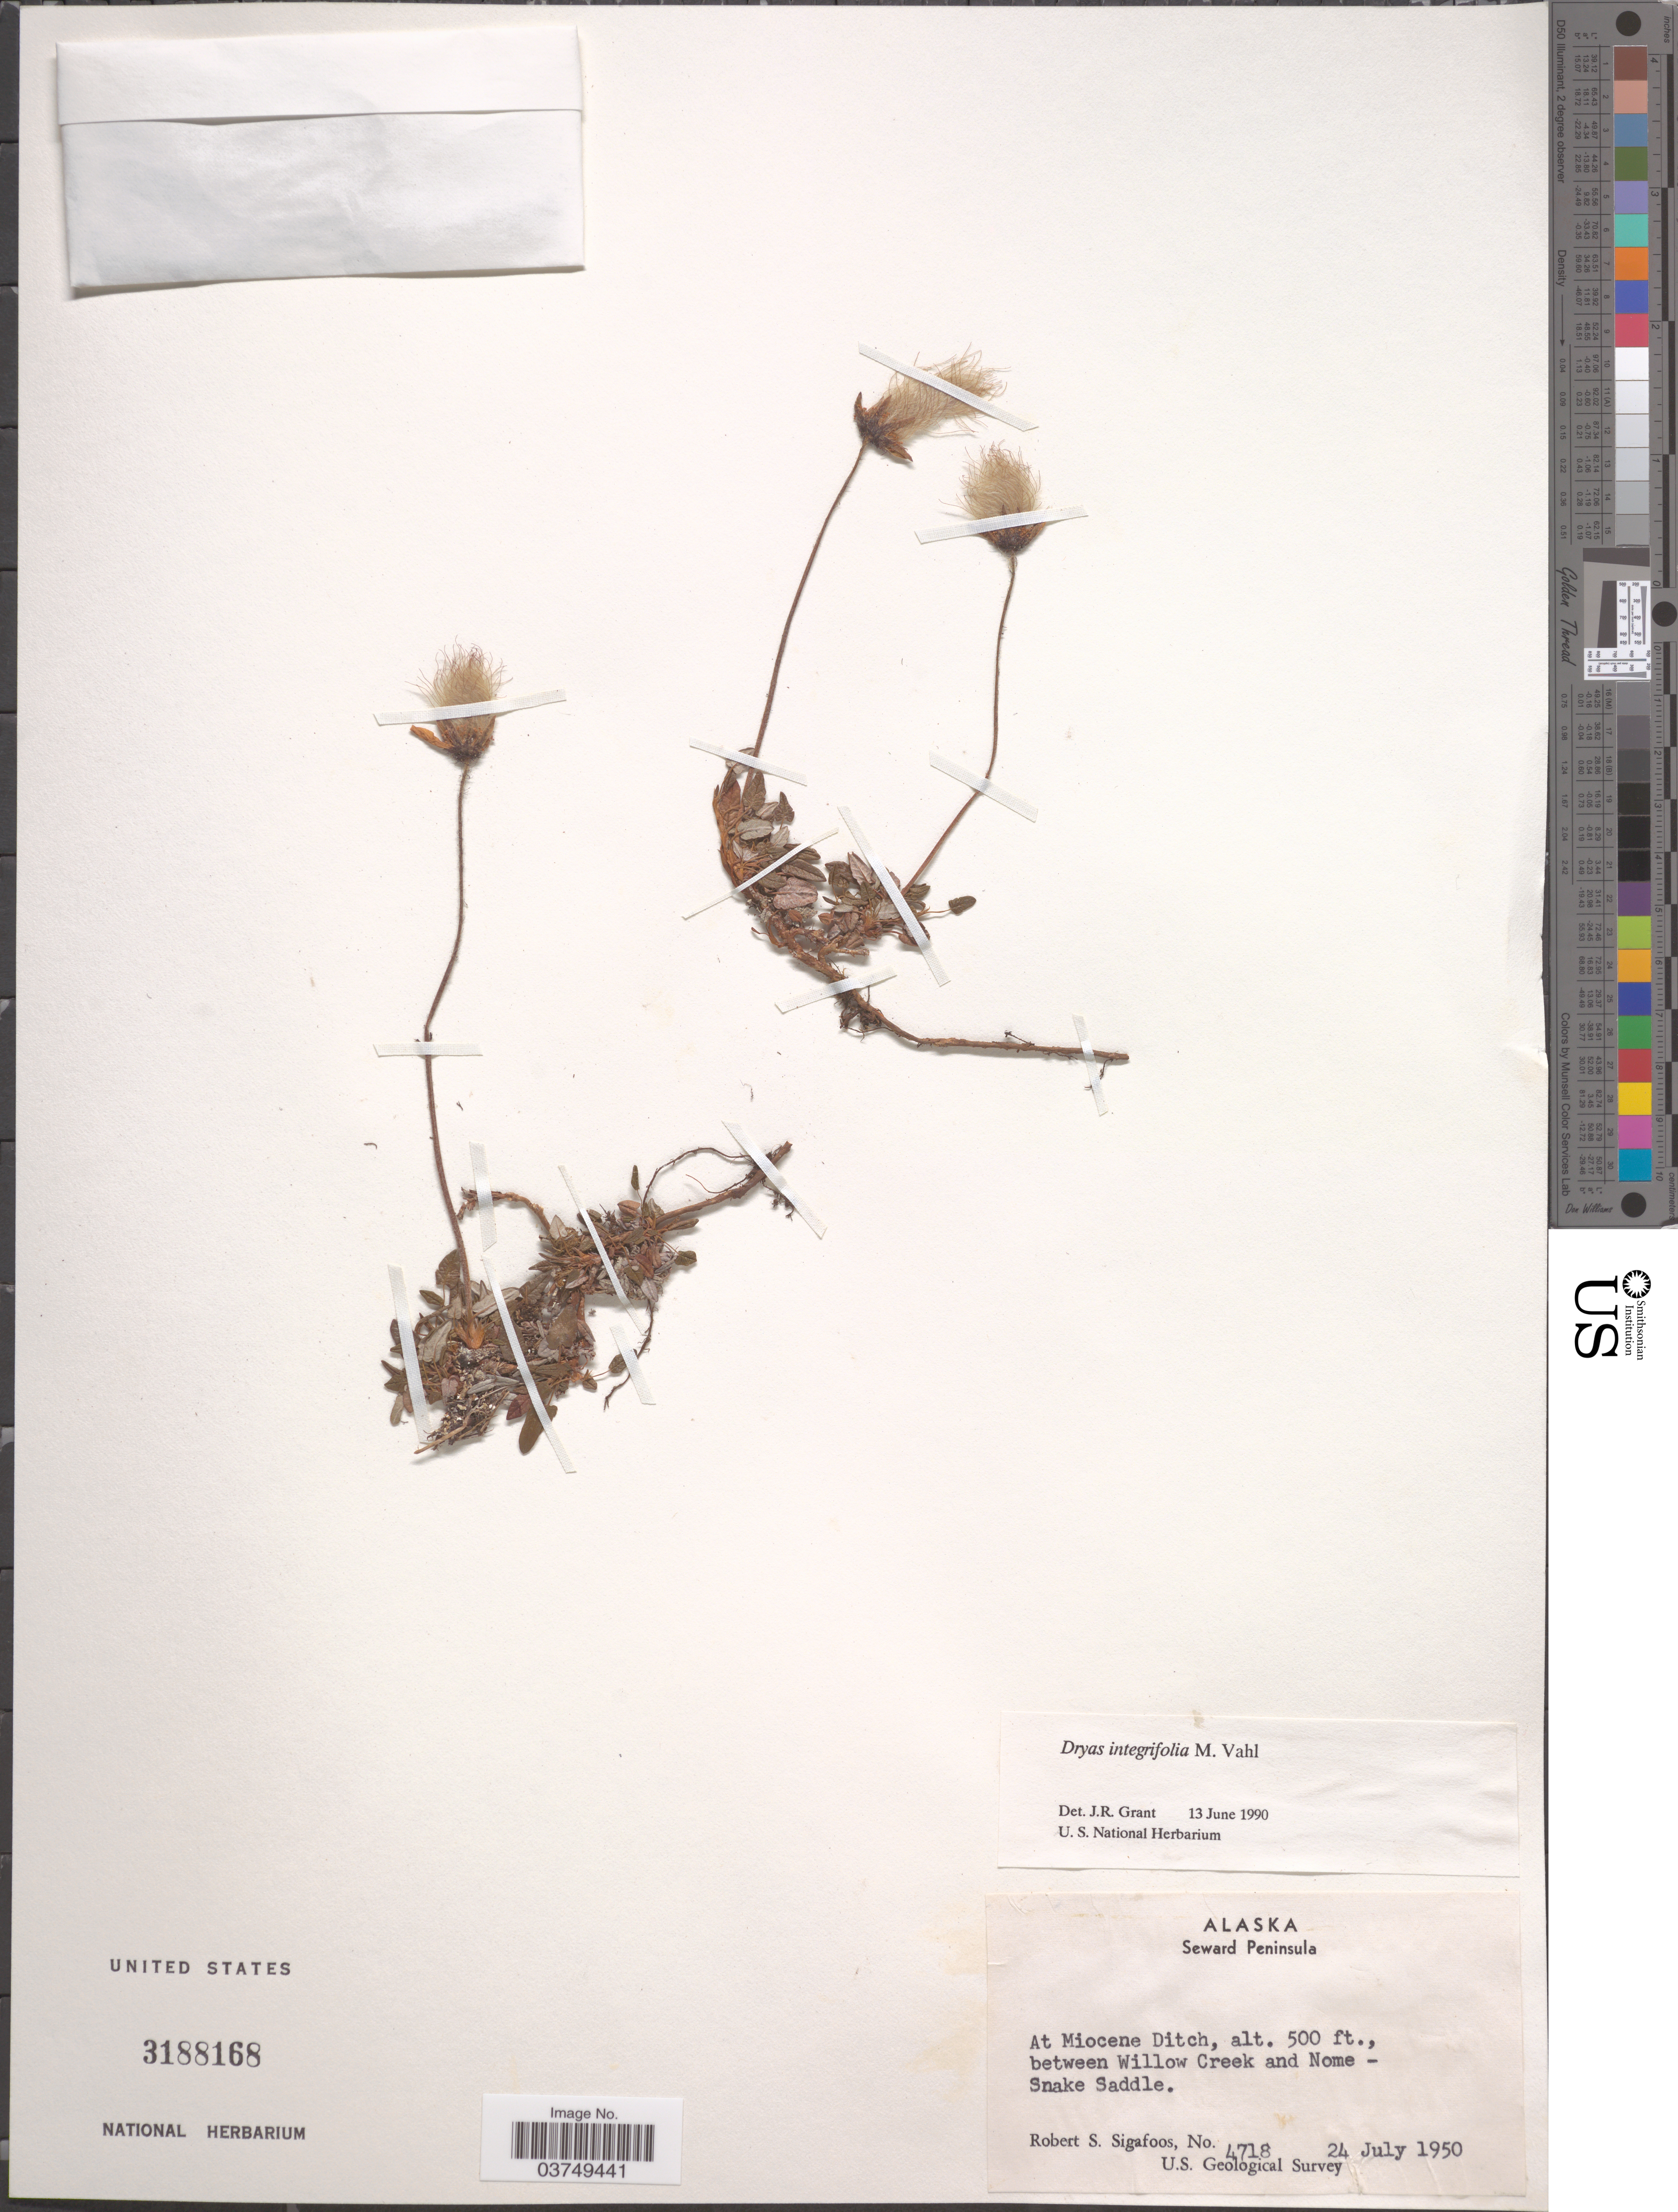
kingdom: Plantae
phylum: Tracheophyta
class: Magnoliopsida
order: Rosales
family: Rosaceae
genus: Dryas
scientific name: Dryas integrifolia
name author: Vahl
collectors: R. Sigafoos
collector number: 4718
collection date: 1950-07-24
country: United States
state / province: Alaska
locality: Seward Peninsula. At Miocene Ditch, between Willow Creek and Nome - Snake Saddle.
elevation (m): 152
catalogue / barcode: US 3188168